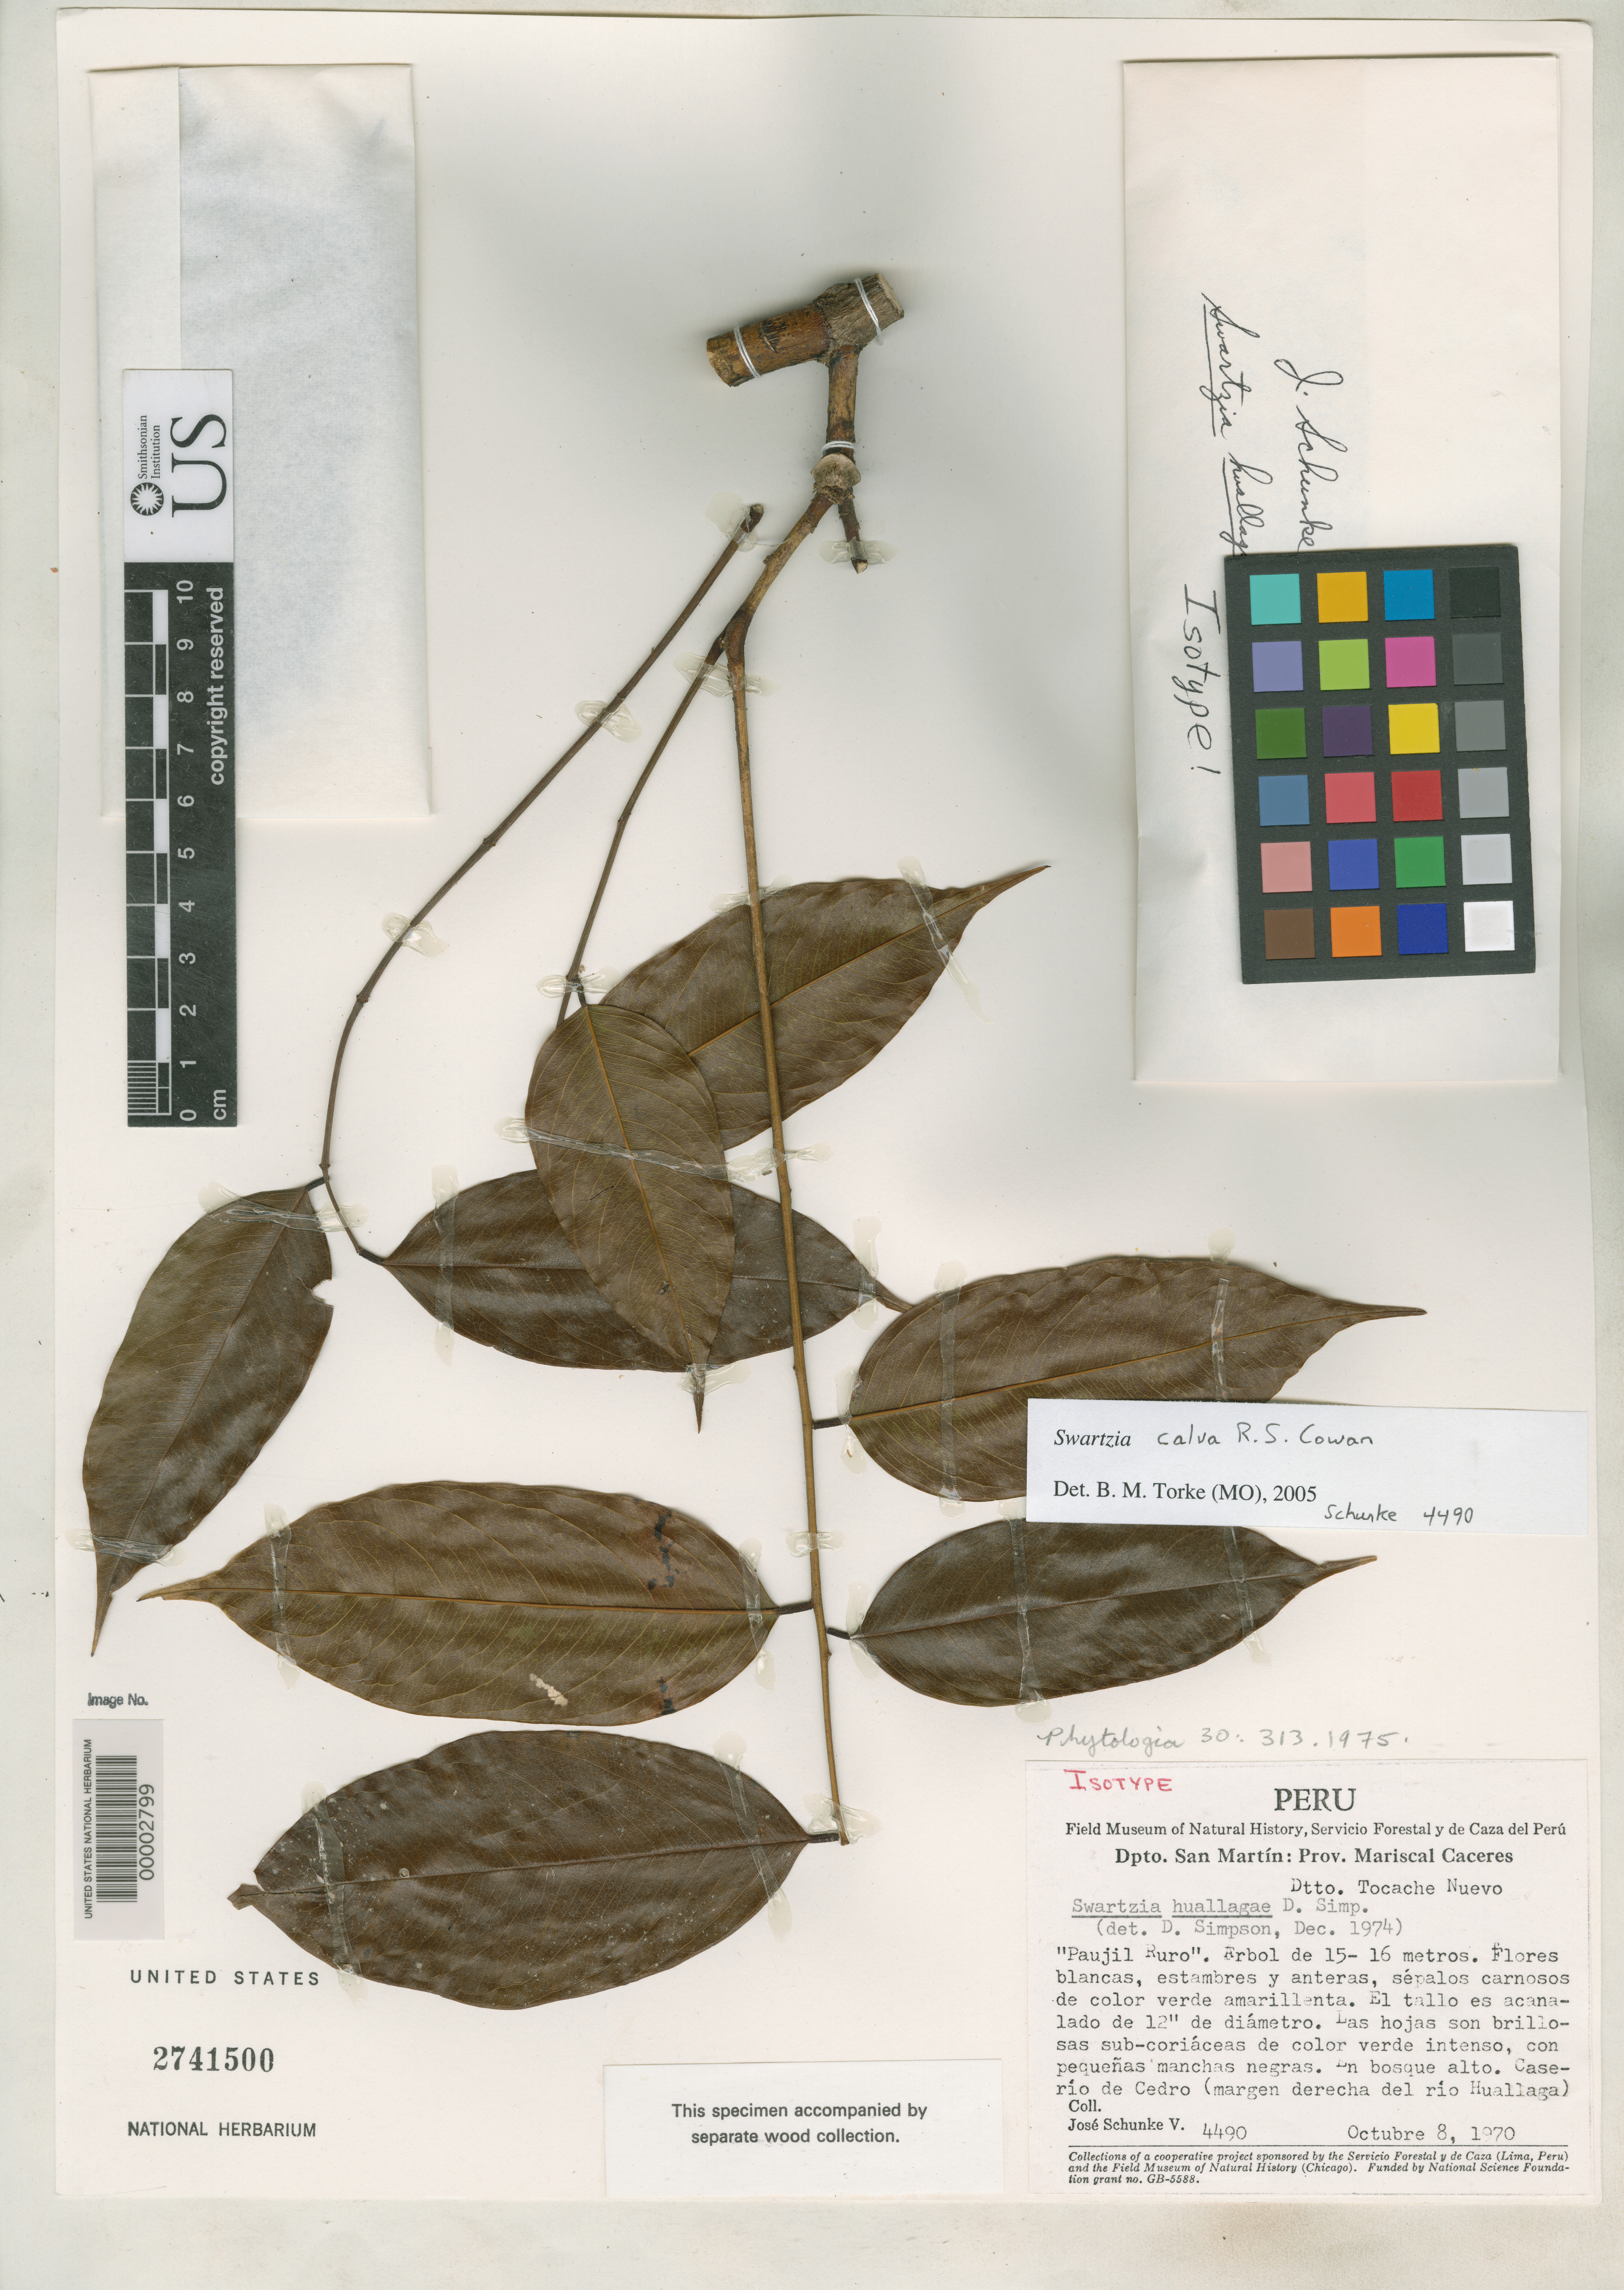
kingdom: Plantae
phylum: Tracheophyta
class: Magnoliopsida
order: Fabales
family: Fabaceae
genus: Swartzia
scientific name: Swartzia huallagae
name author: D.R. Simpson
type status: Isotype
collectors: J. M. Schunke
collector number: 4490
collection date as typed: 08 Oct 1970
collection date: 1970-10-08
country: Peru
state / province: San Martín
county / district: Mariscal Cáceres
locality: Tocavhe Nuevo, hamlet of Ledro.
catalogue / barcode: US 2741500